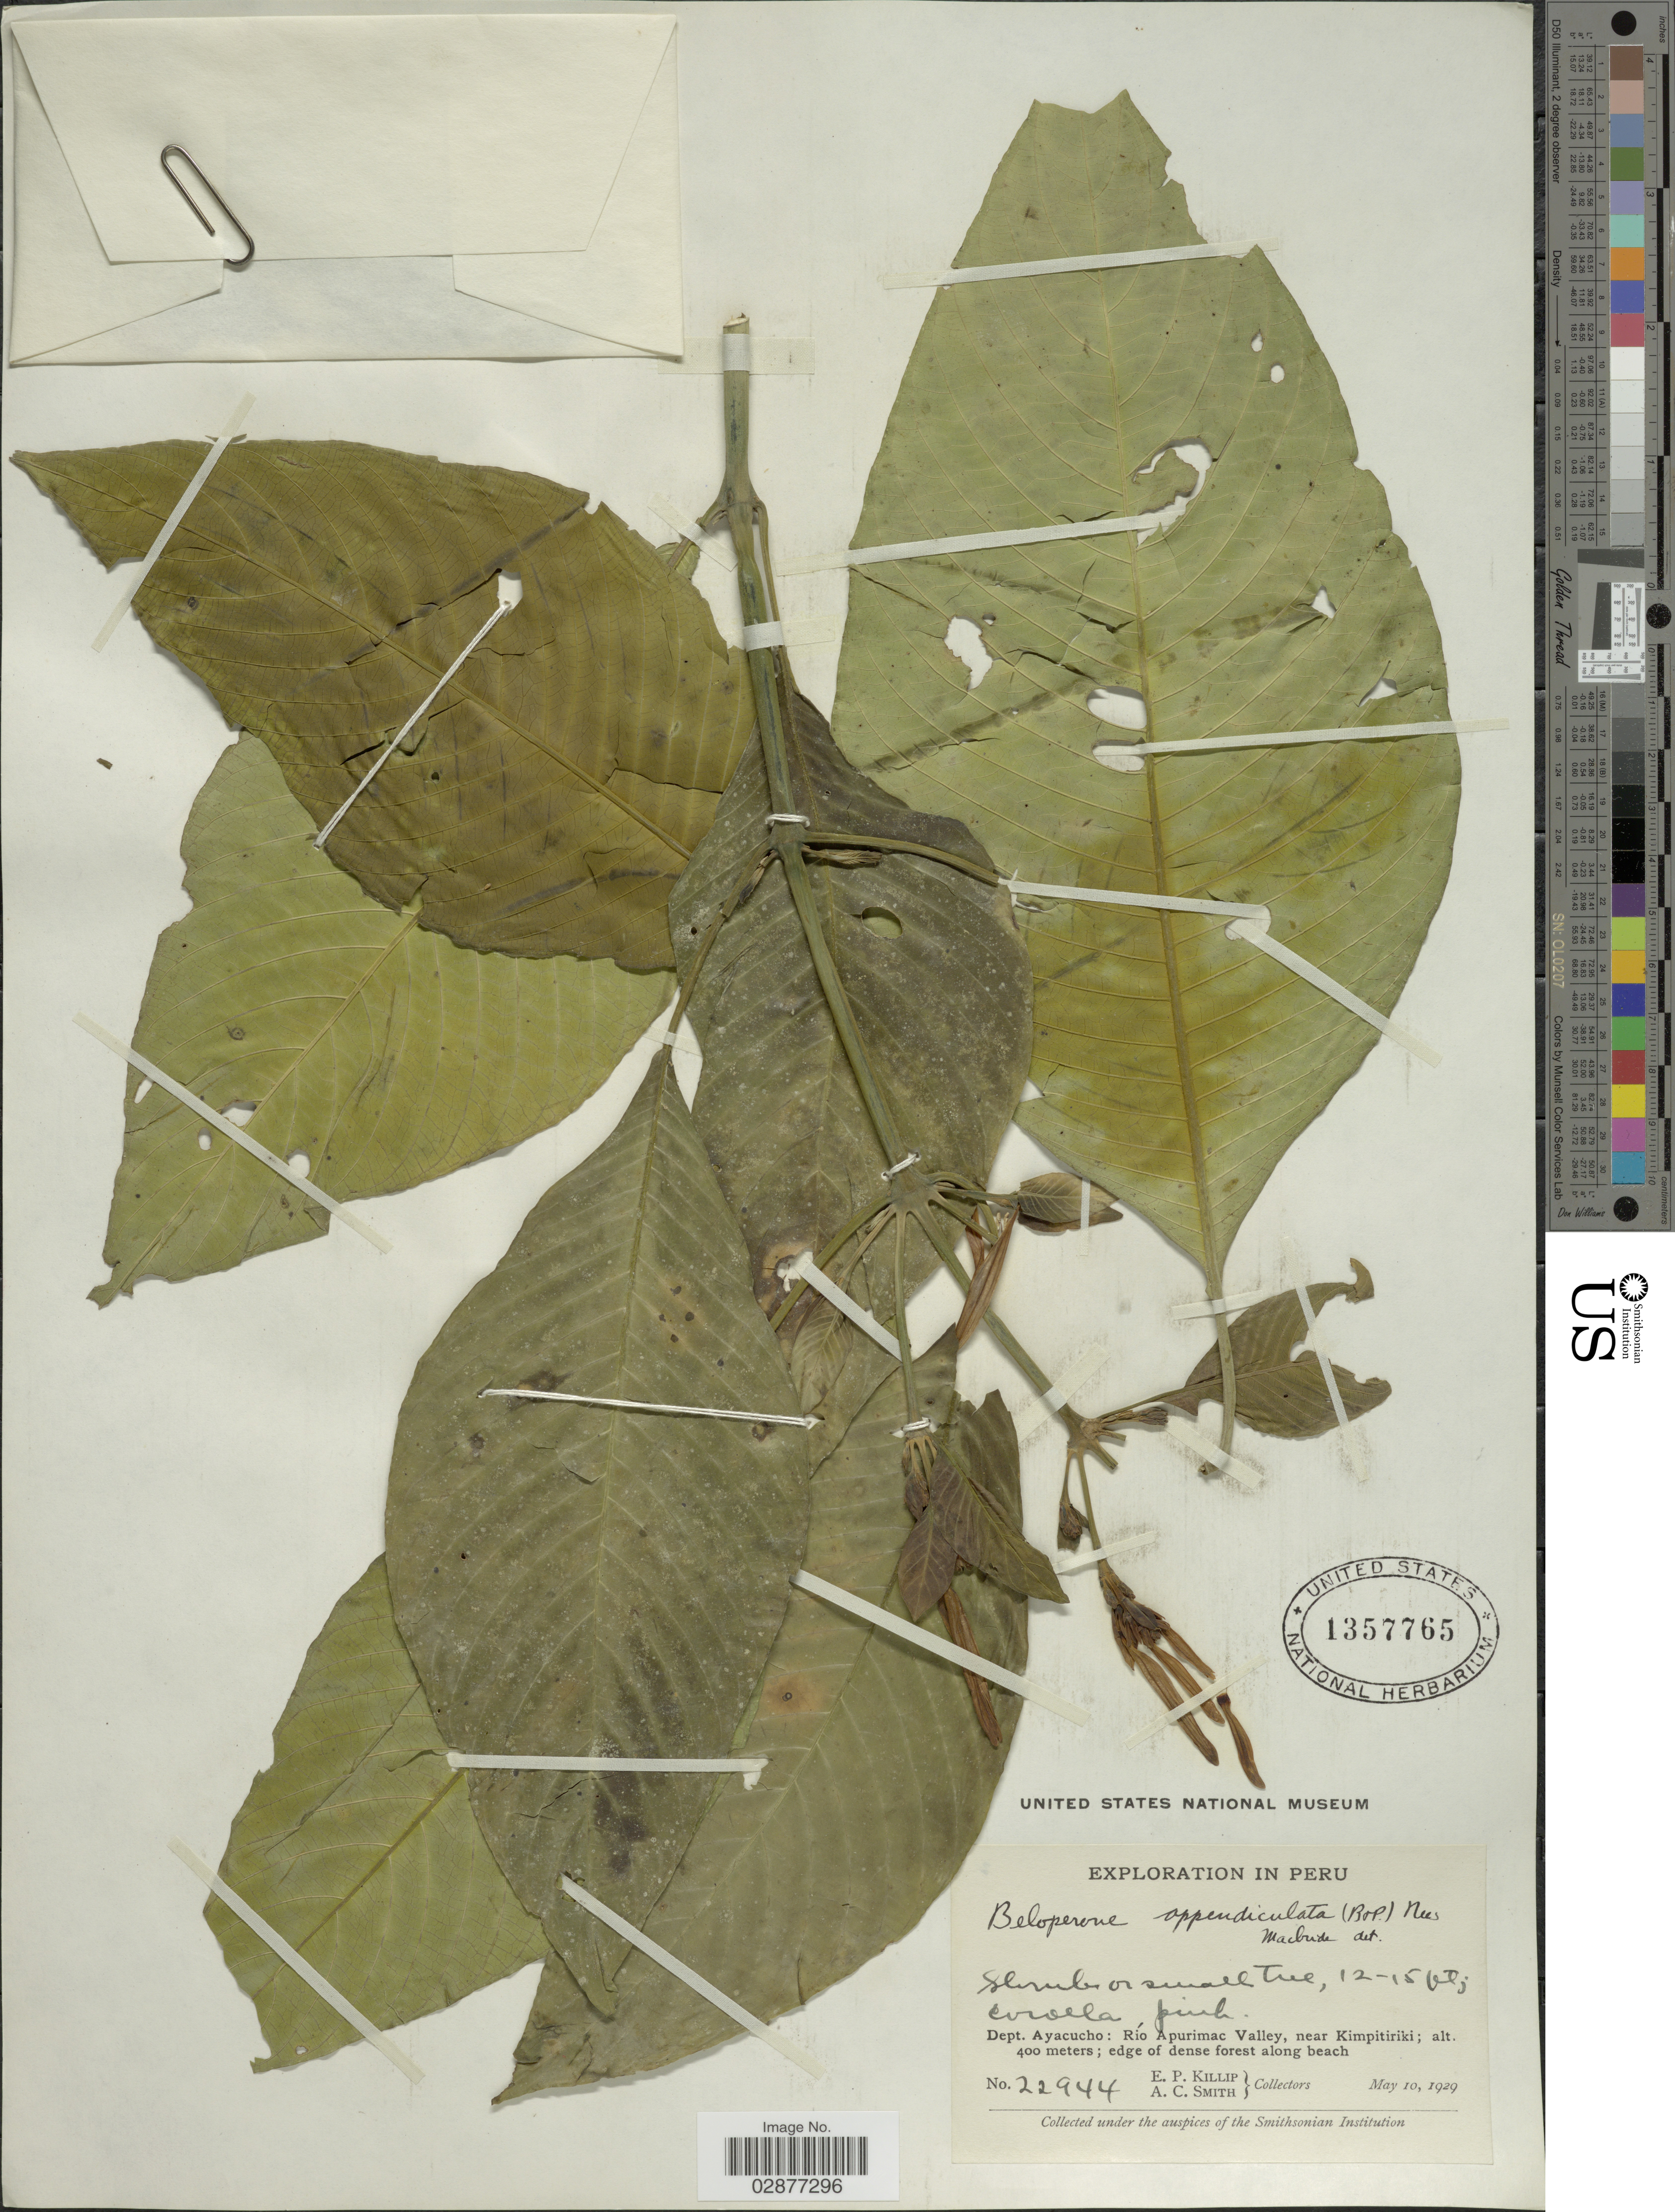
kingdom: Plantae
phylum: Tracheophyta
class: Magnoliopsida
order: Lamiales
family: Acanthaceae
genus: Justicia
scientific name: Justicia appendiculata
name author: (Ruiz & Pav.) Vahl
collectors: E. P. Killip & A. C. Smith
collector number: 22944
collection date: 1929-05-10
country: Peru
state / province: Ayacucho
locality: Dept. Ayacucho: Río Apurimac Valley, near Kimpitiriki.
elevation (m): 400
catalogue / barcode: US 1357765